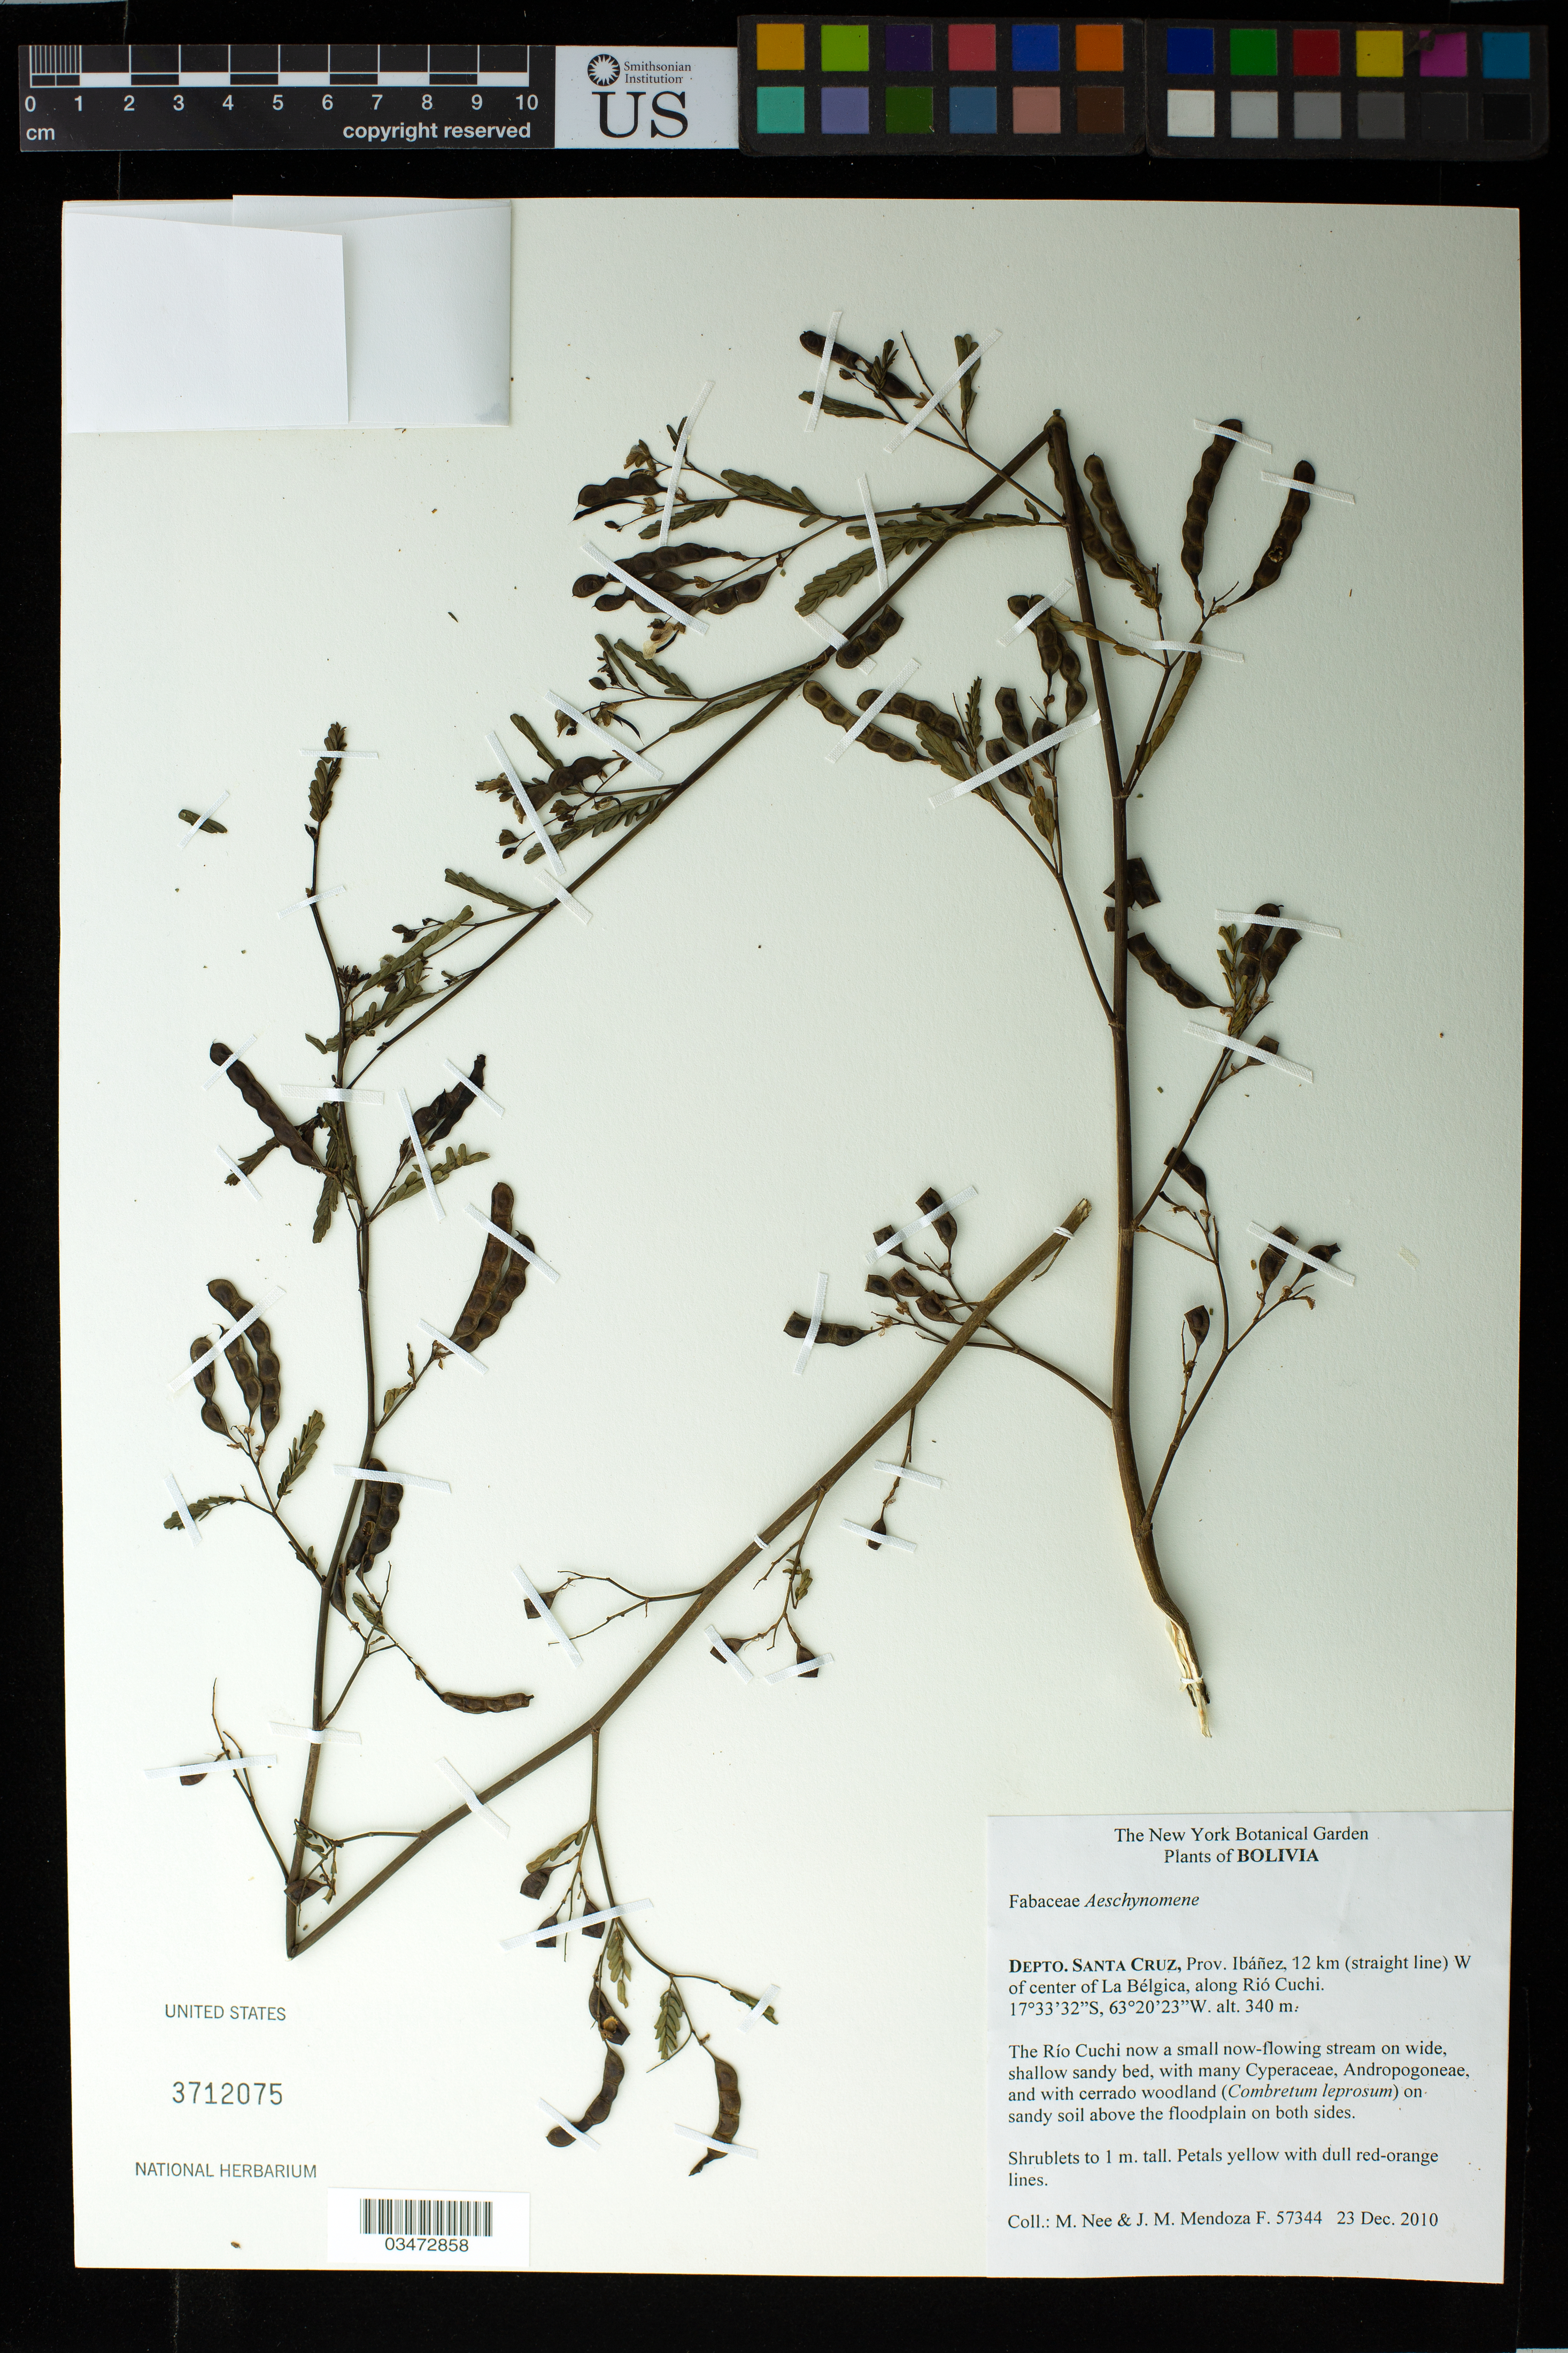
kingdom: Plantae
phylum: Tracheophyta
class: Magnoliopsida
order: Fabales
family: Fabaceae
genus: Aeschynomene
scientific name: Aeschynomene sp.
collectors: M. Nee & J. M. Mendoza F.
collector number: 57344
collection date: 2010-12-23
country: Bolivia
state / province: Santa Cruz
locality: Depto. Santa Cruz, Prov. Ibanez, 12 km (straight line) W of center of La Belgica, along Rio Cuchi.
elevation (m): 340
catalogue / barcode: US 3712075